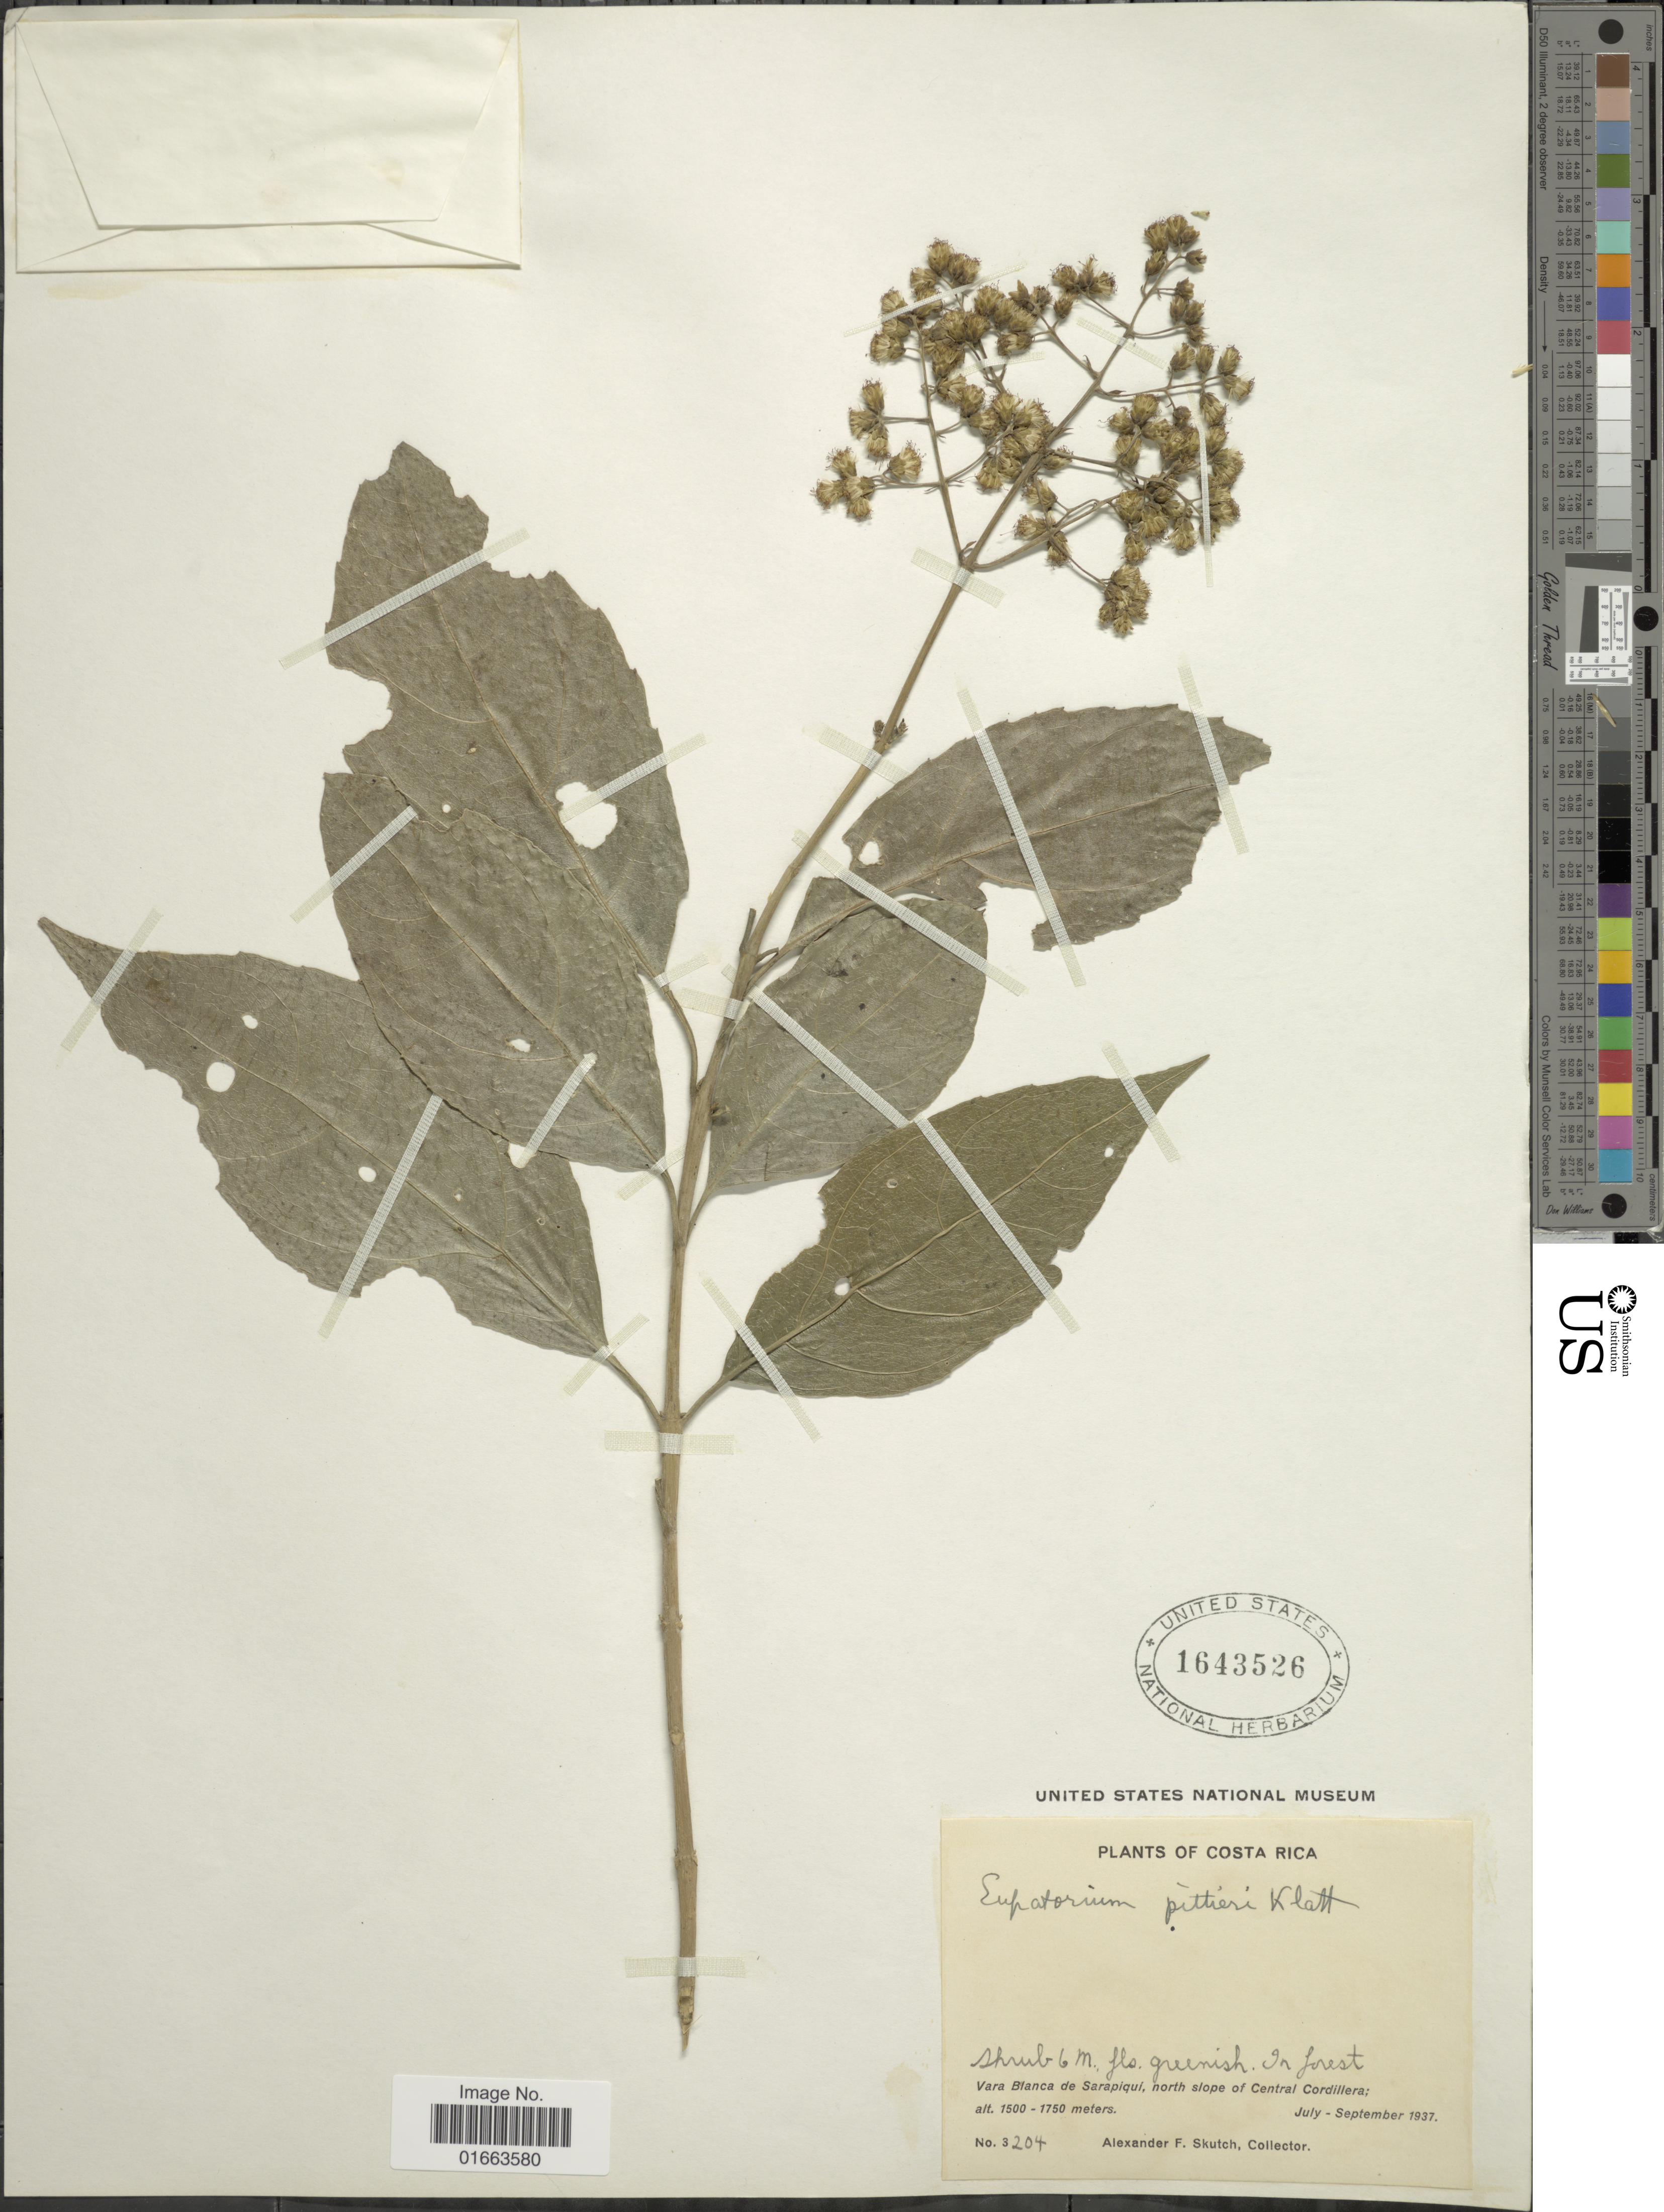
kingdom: Plantae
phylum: Tracheophyta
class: Magnoliopsida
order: Asterales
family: Asteraceae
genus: Koanophyllon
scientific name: Koanophyllon pittieri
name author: (Klatt) R.M. King & H. Rob.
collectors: A. F. Skutch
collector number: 3204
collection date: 1937-07/1937-09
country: Costa Rica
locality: Vara Blanca de Sarapiquí, north slope of Centrail Cordillera, in forest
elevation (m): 1500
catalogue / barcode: US 1643526